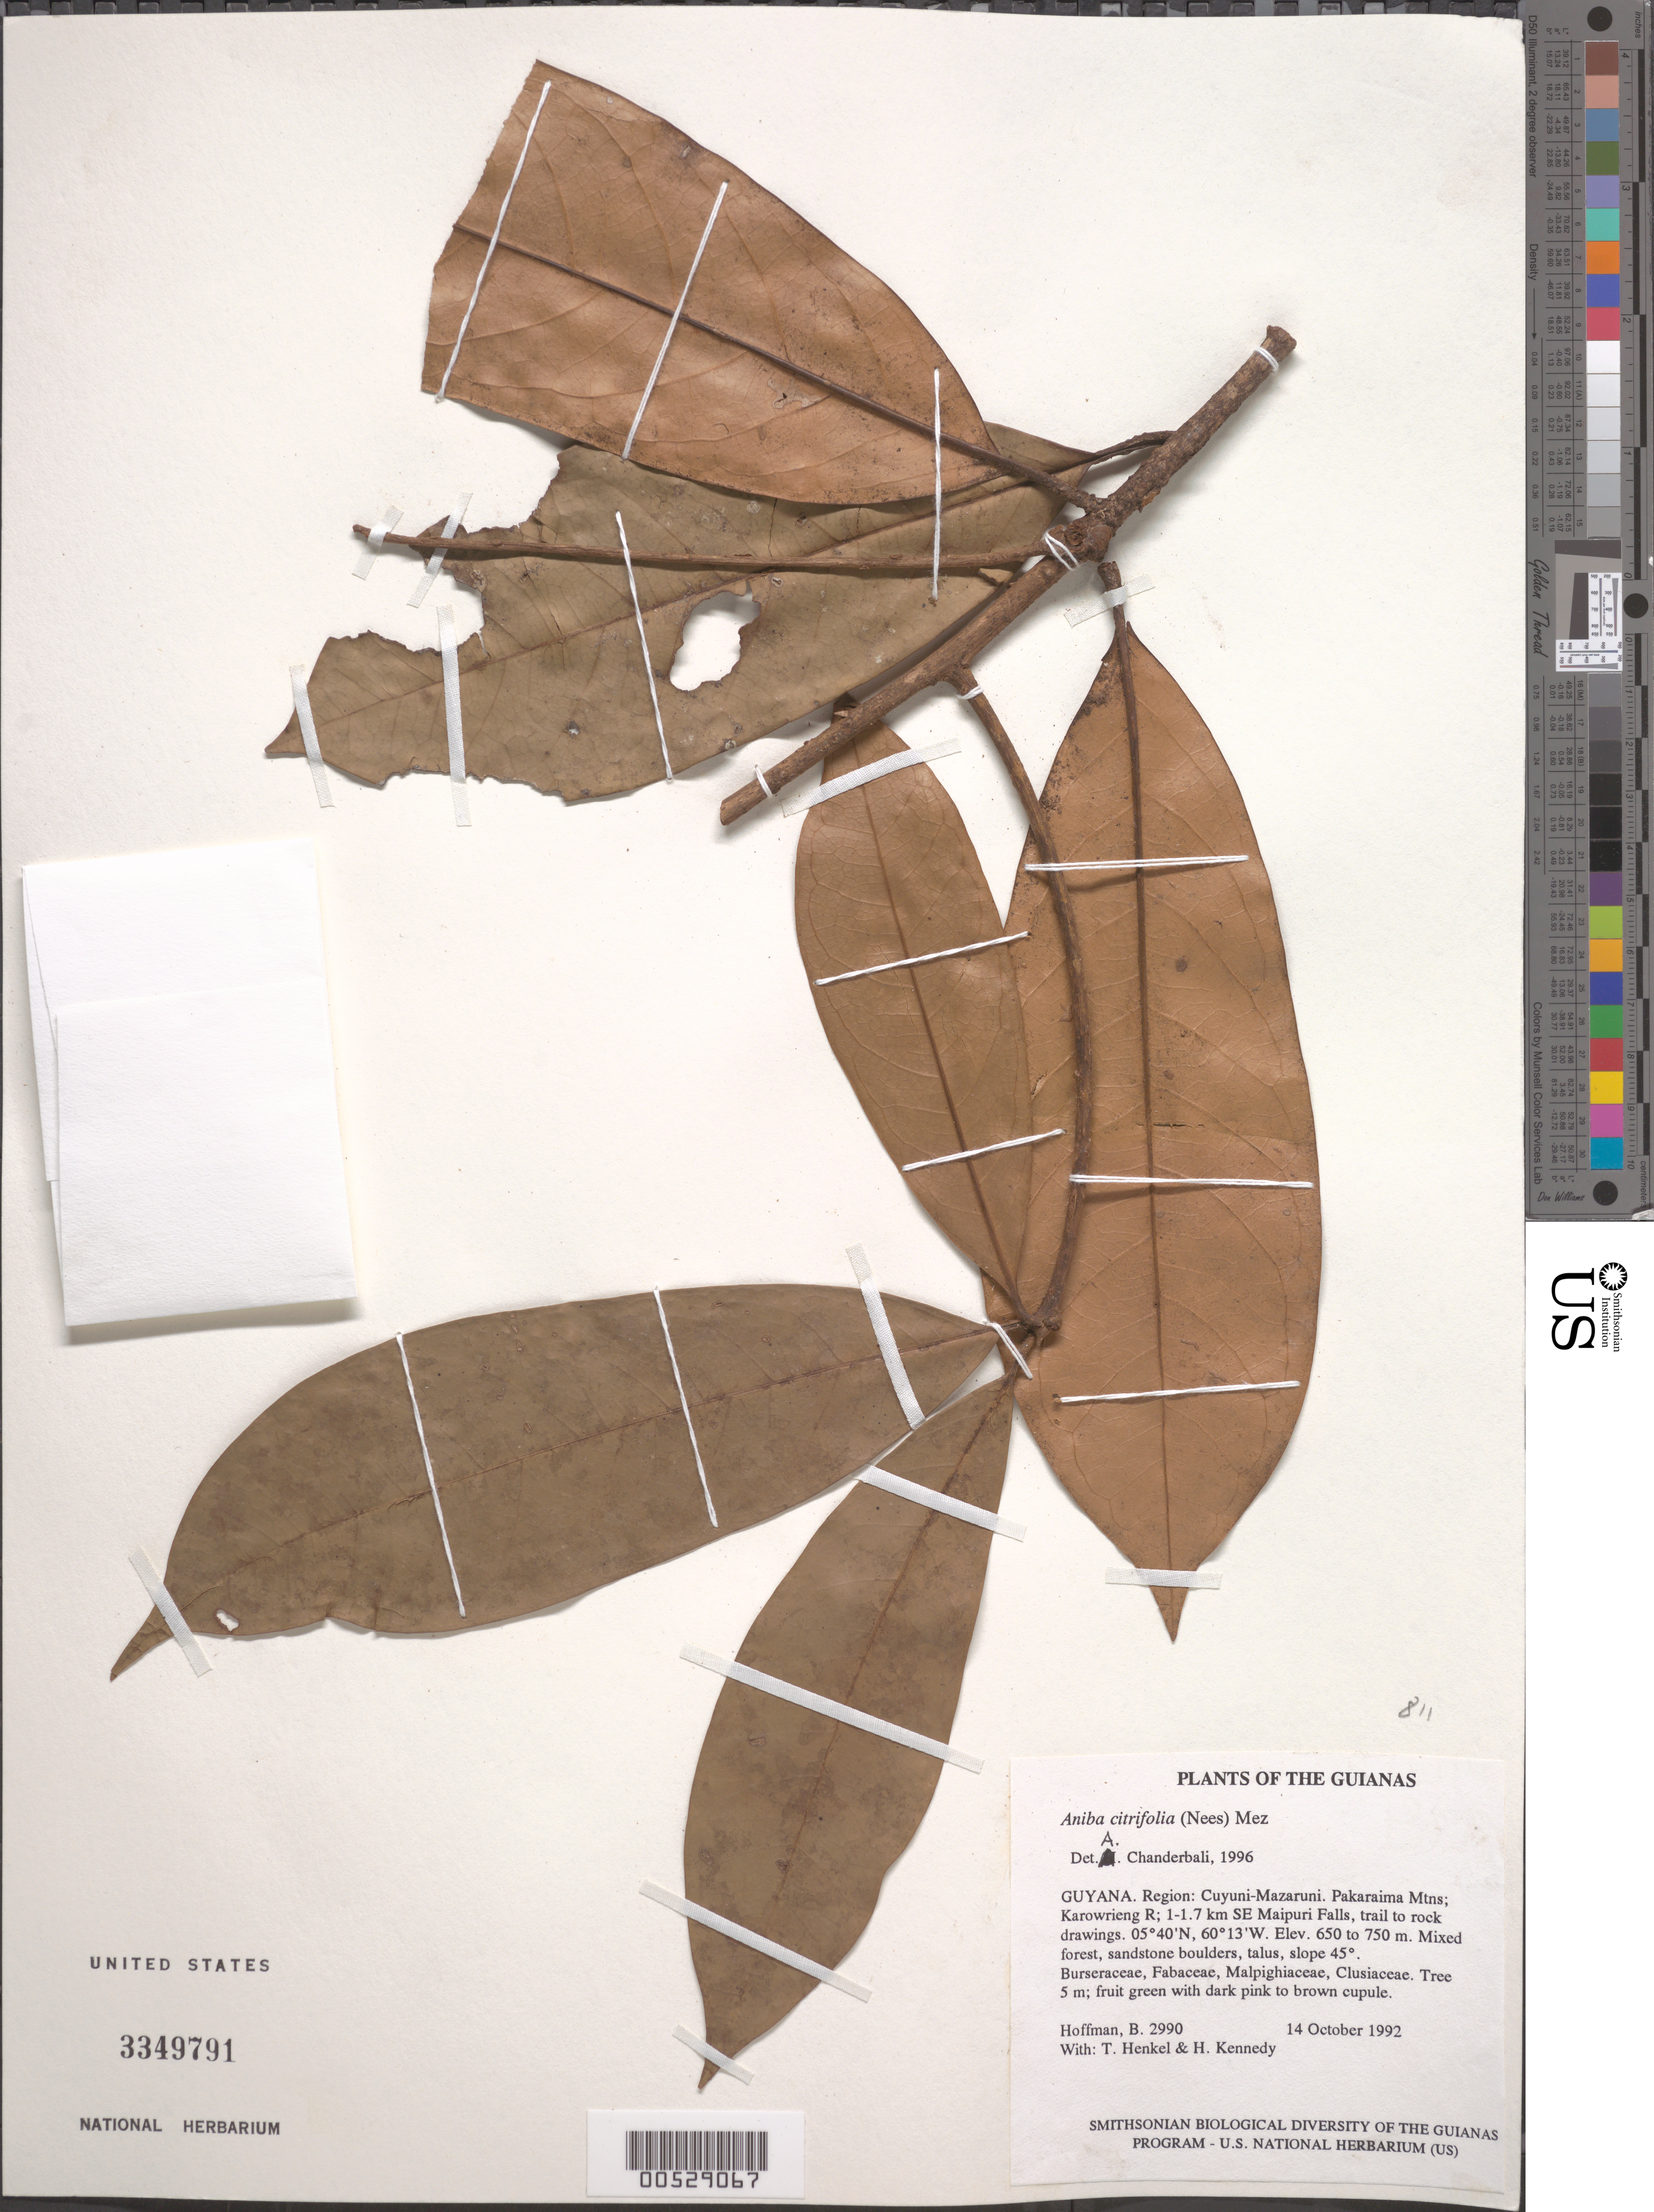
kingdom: Plantae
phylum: Tracheophyta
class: Magnoliopsida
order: Laurales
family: Lauraceae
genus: Aniba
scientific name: Aniba citrifolia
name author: (Nees) Mez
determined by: Chanderbali, Andre Shashi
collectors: B. Hoffman, T. Henkel & H. Kennedy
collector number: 2990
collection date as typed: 14 October 1992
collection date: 1992-10-14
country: Guyana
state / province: Cuyuni-Mazaruni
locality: Pakaraima Mountains; Karowrieng River; 1-1.7 km SE of Maipuri Falls, trail to rock drawings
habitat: Mixed forest, sandstone boulders, talus, slope 45°. Burseraceae, Fabaceae, Malpighiaceae, Clusiaceae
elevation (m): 650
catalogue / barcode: US 3349791